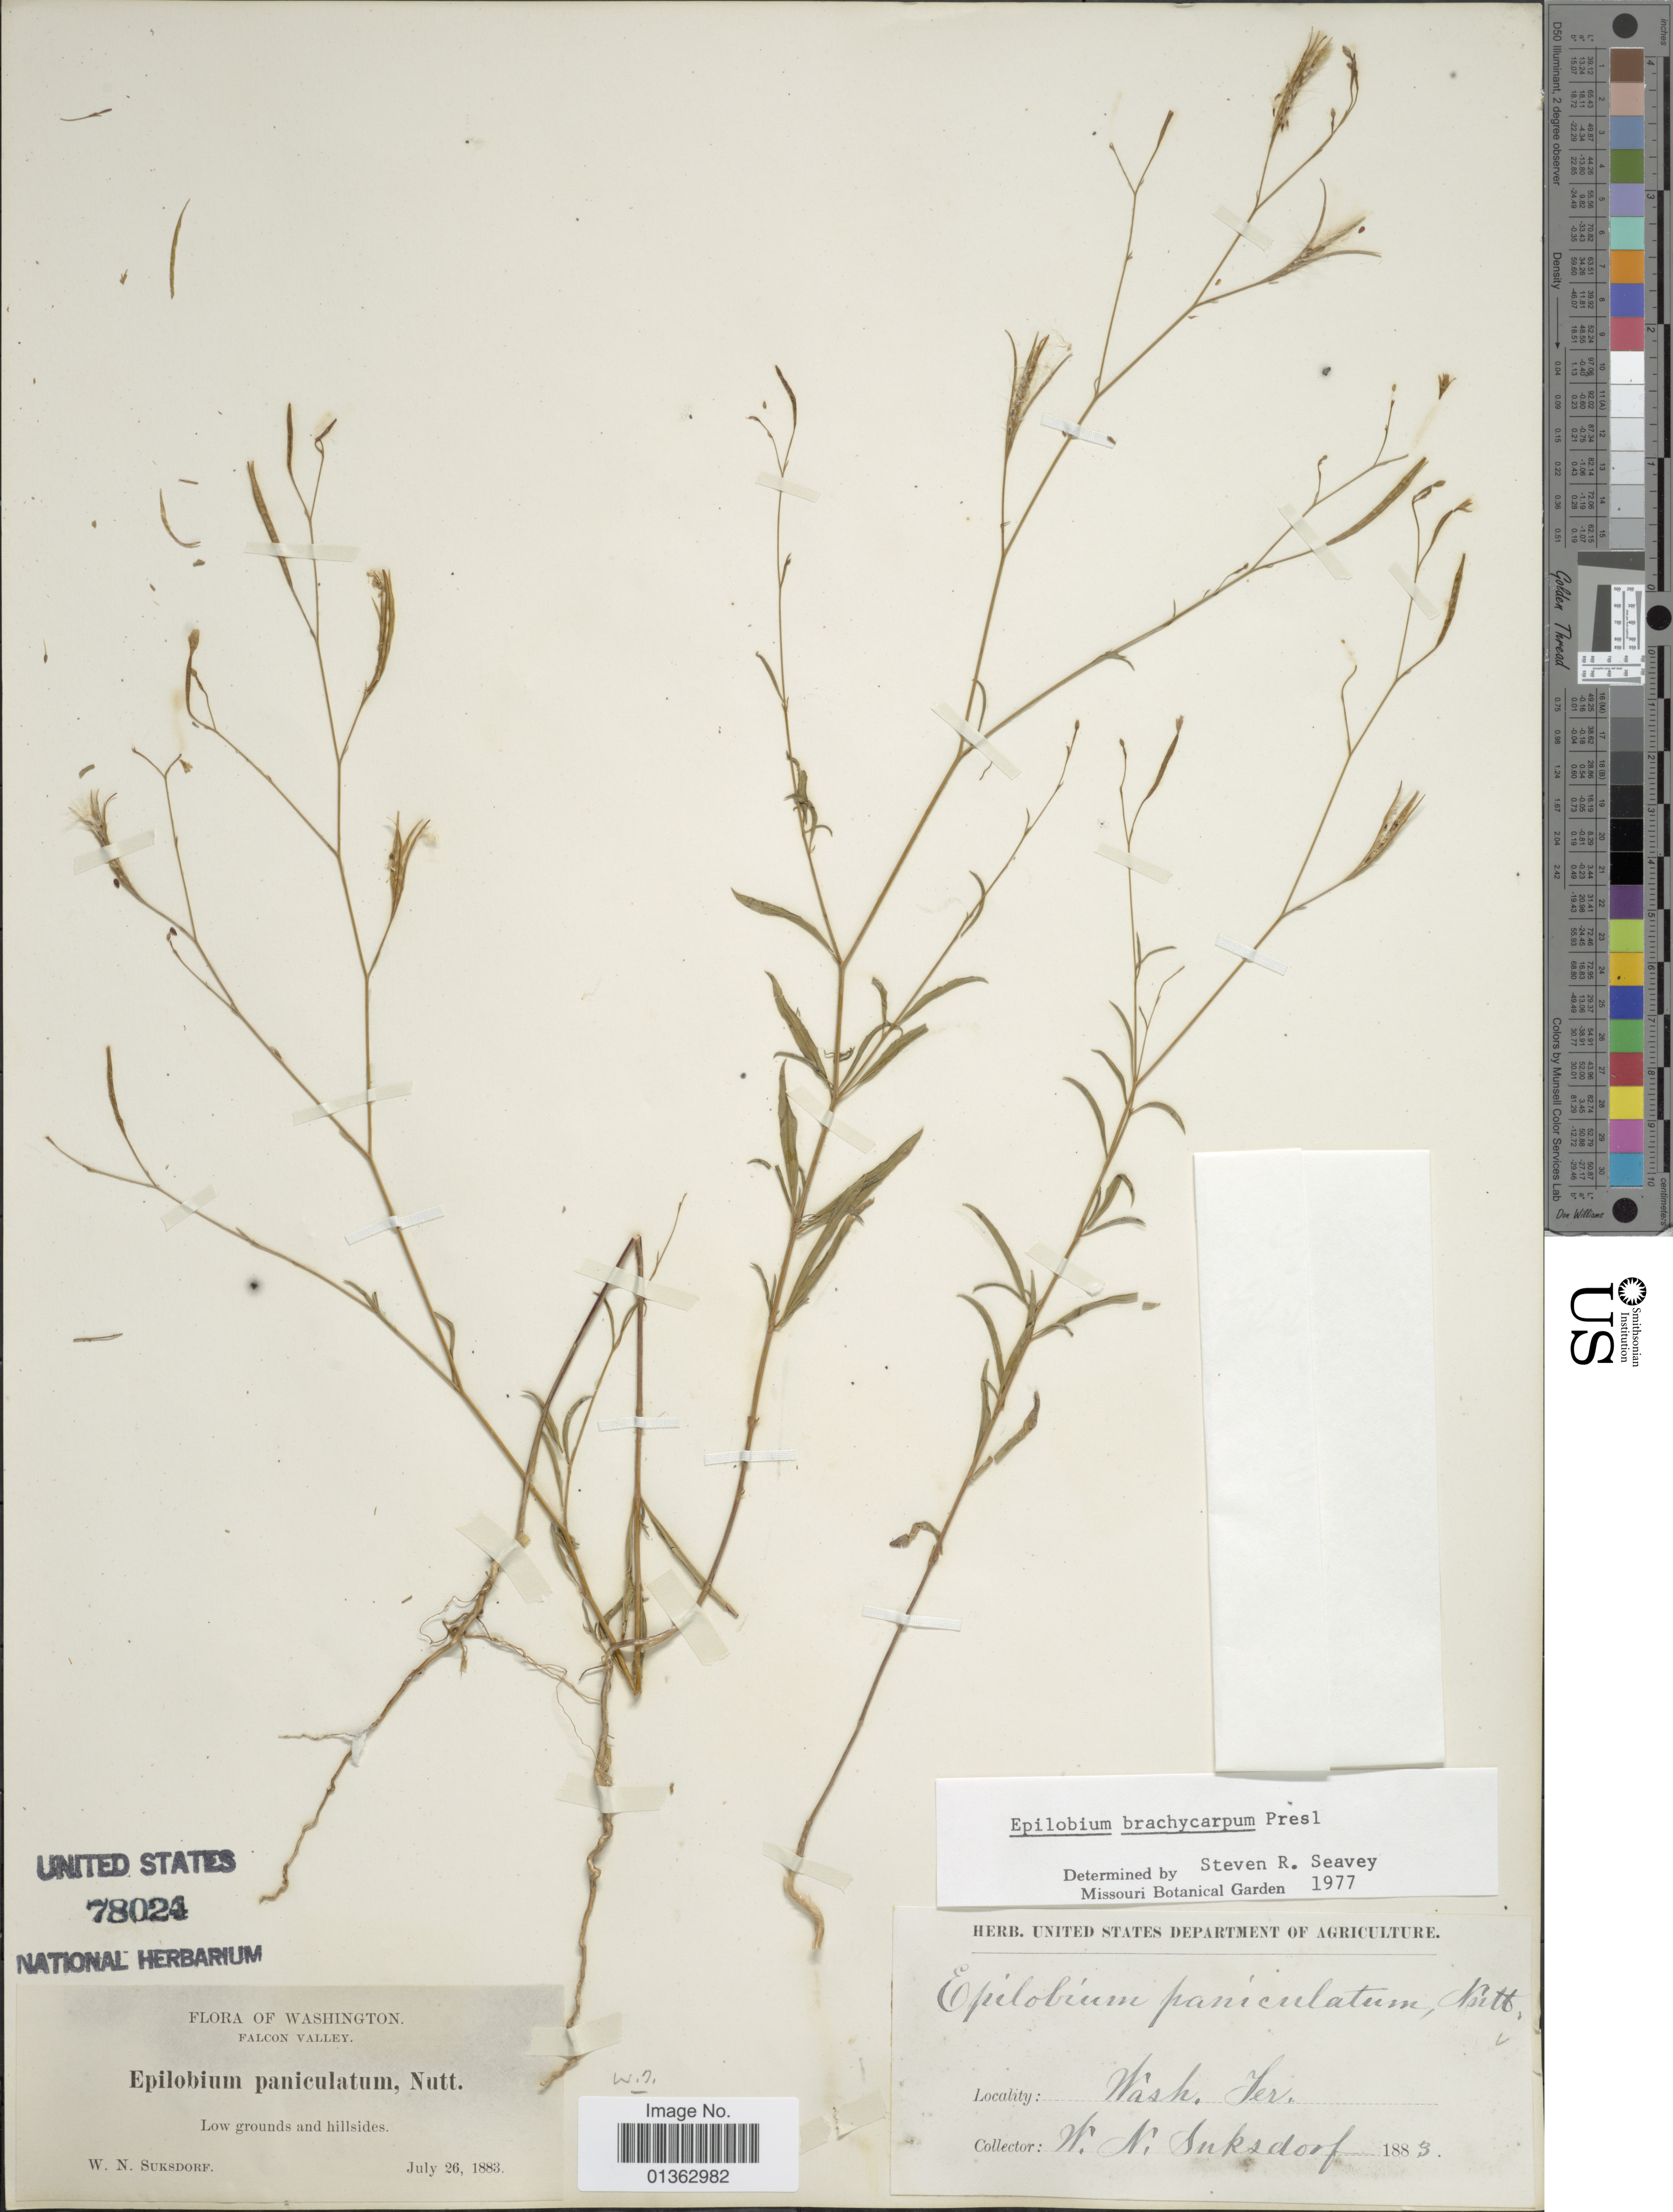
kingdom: Plantae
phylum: Tracheophyta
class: Magnoliopsida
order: Myrtales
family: Onagraceae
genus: Epilobium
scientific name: Epilobium brachycarpum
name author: C. Presl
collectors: W. N. Suksdorf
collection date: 1883-07-26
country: United States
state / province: Washington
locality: Falcon Valley. Low grounds and hillsides.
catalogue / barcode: US 78024